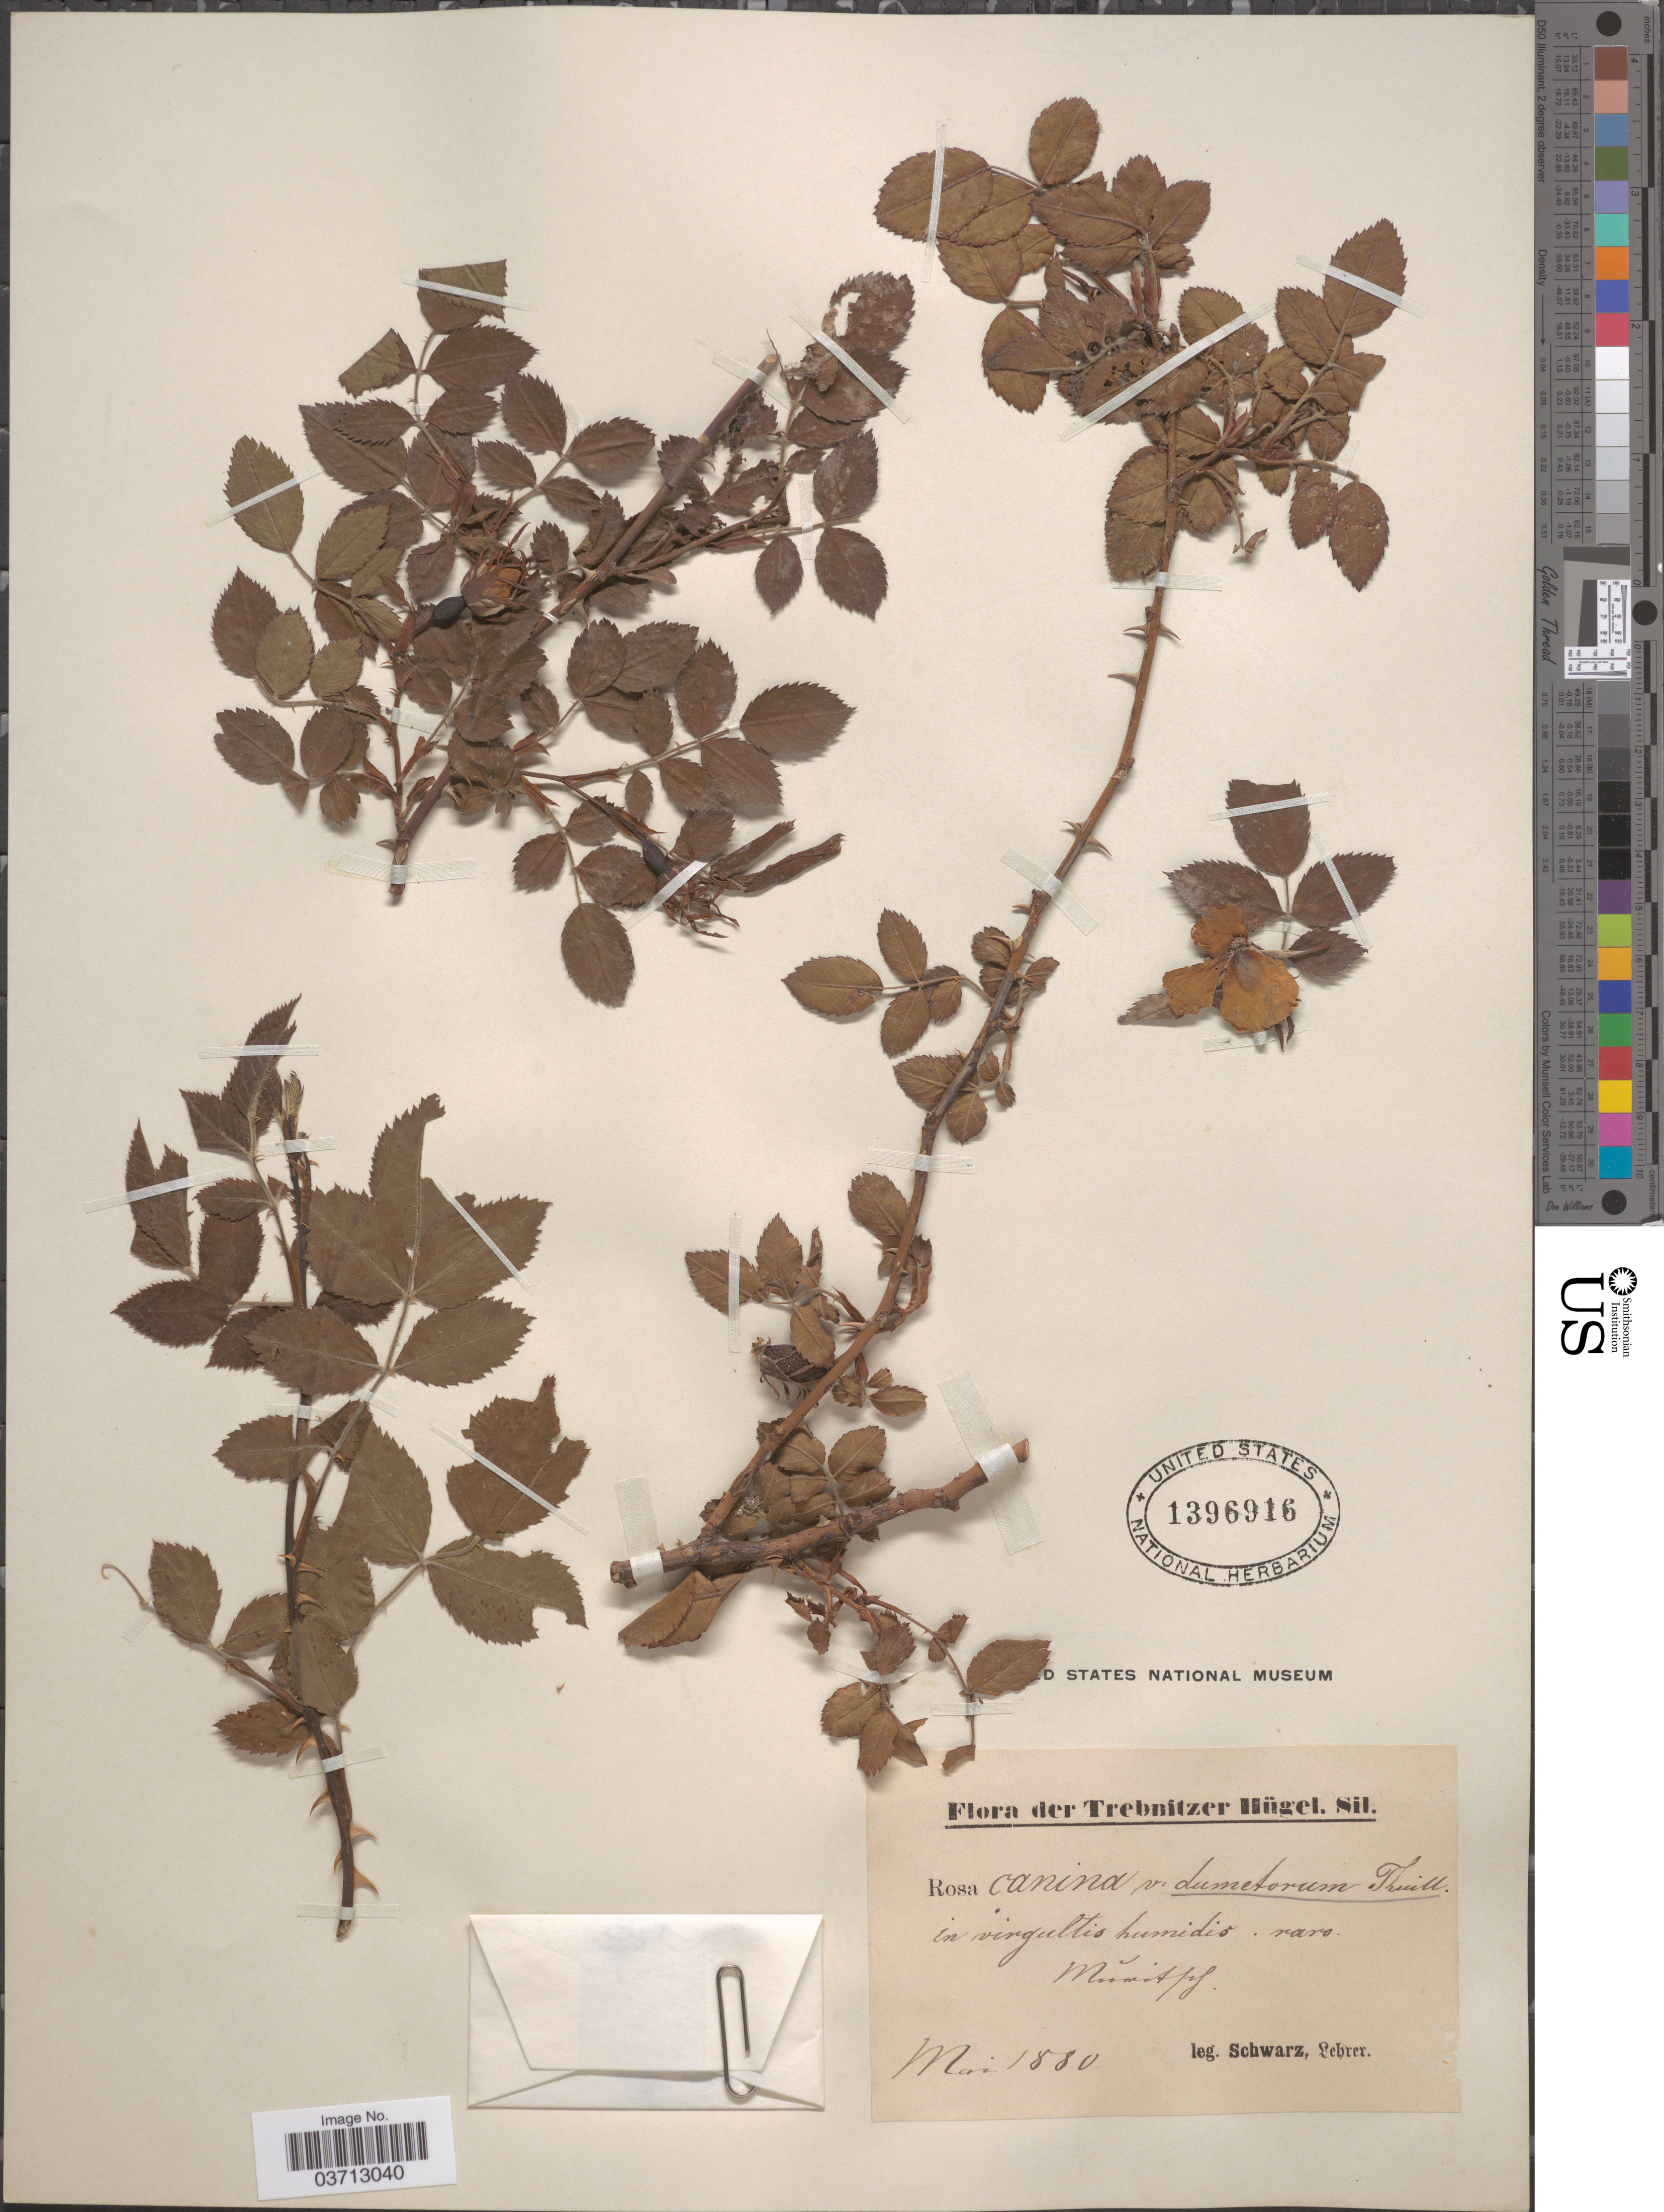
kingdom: Plantae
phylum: Tracheophyta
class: Magnoliopsida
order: Rosales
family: Rosaceae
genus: Rosa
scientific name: Rosa canina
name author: L.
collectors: -. Schwarz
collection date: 1880-05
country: Poland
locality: Trebnitzer Hügel. Sil. Múmitfif [interpreted].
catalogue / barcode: US 1396916